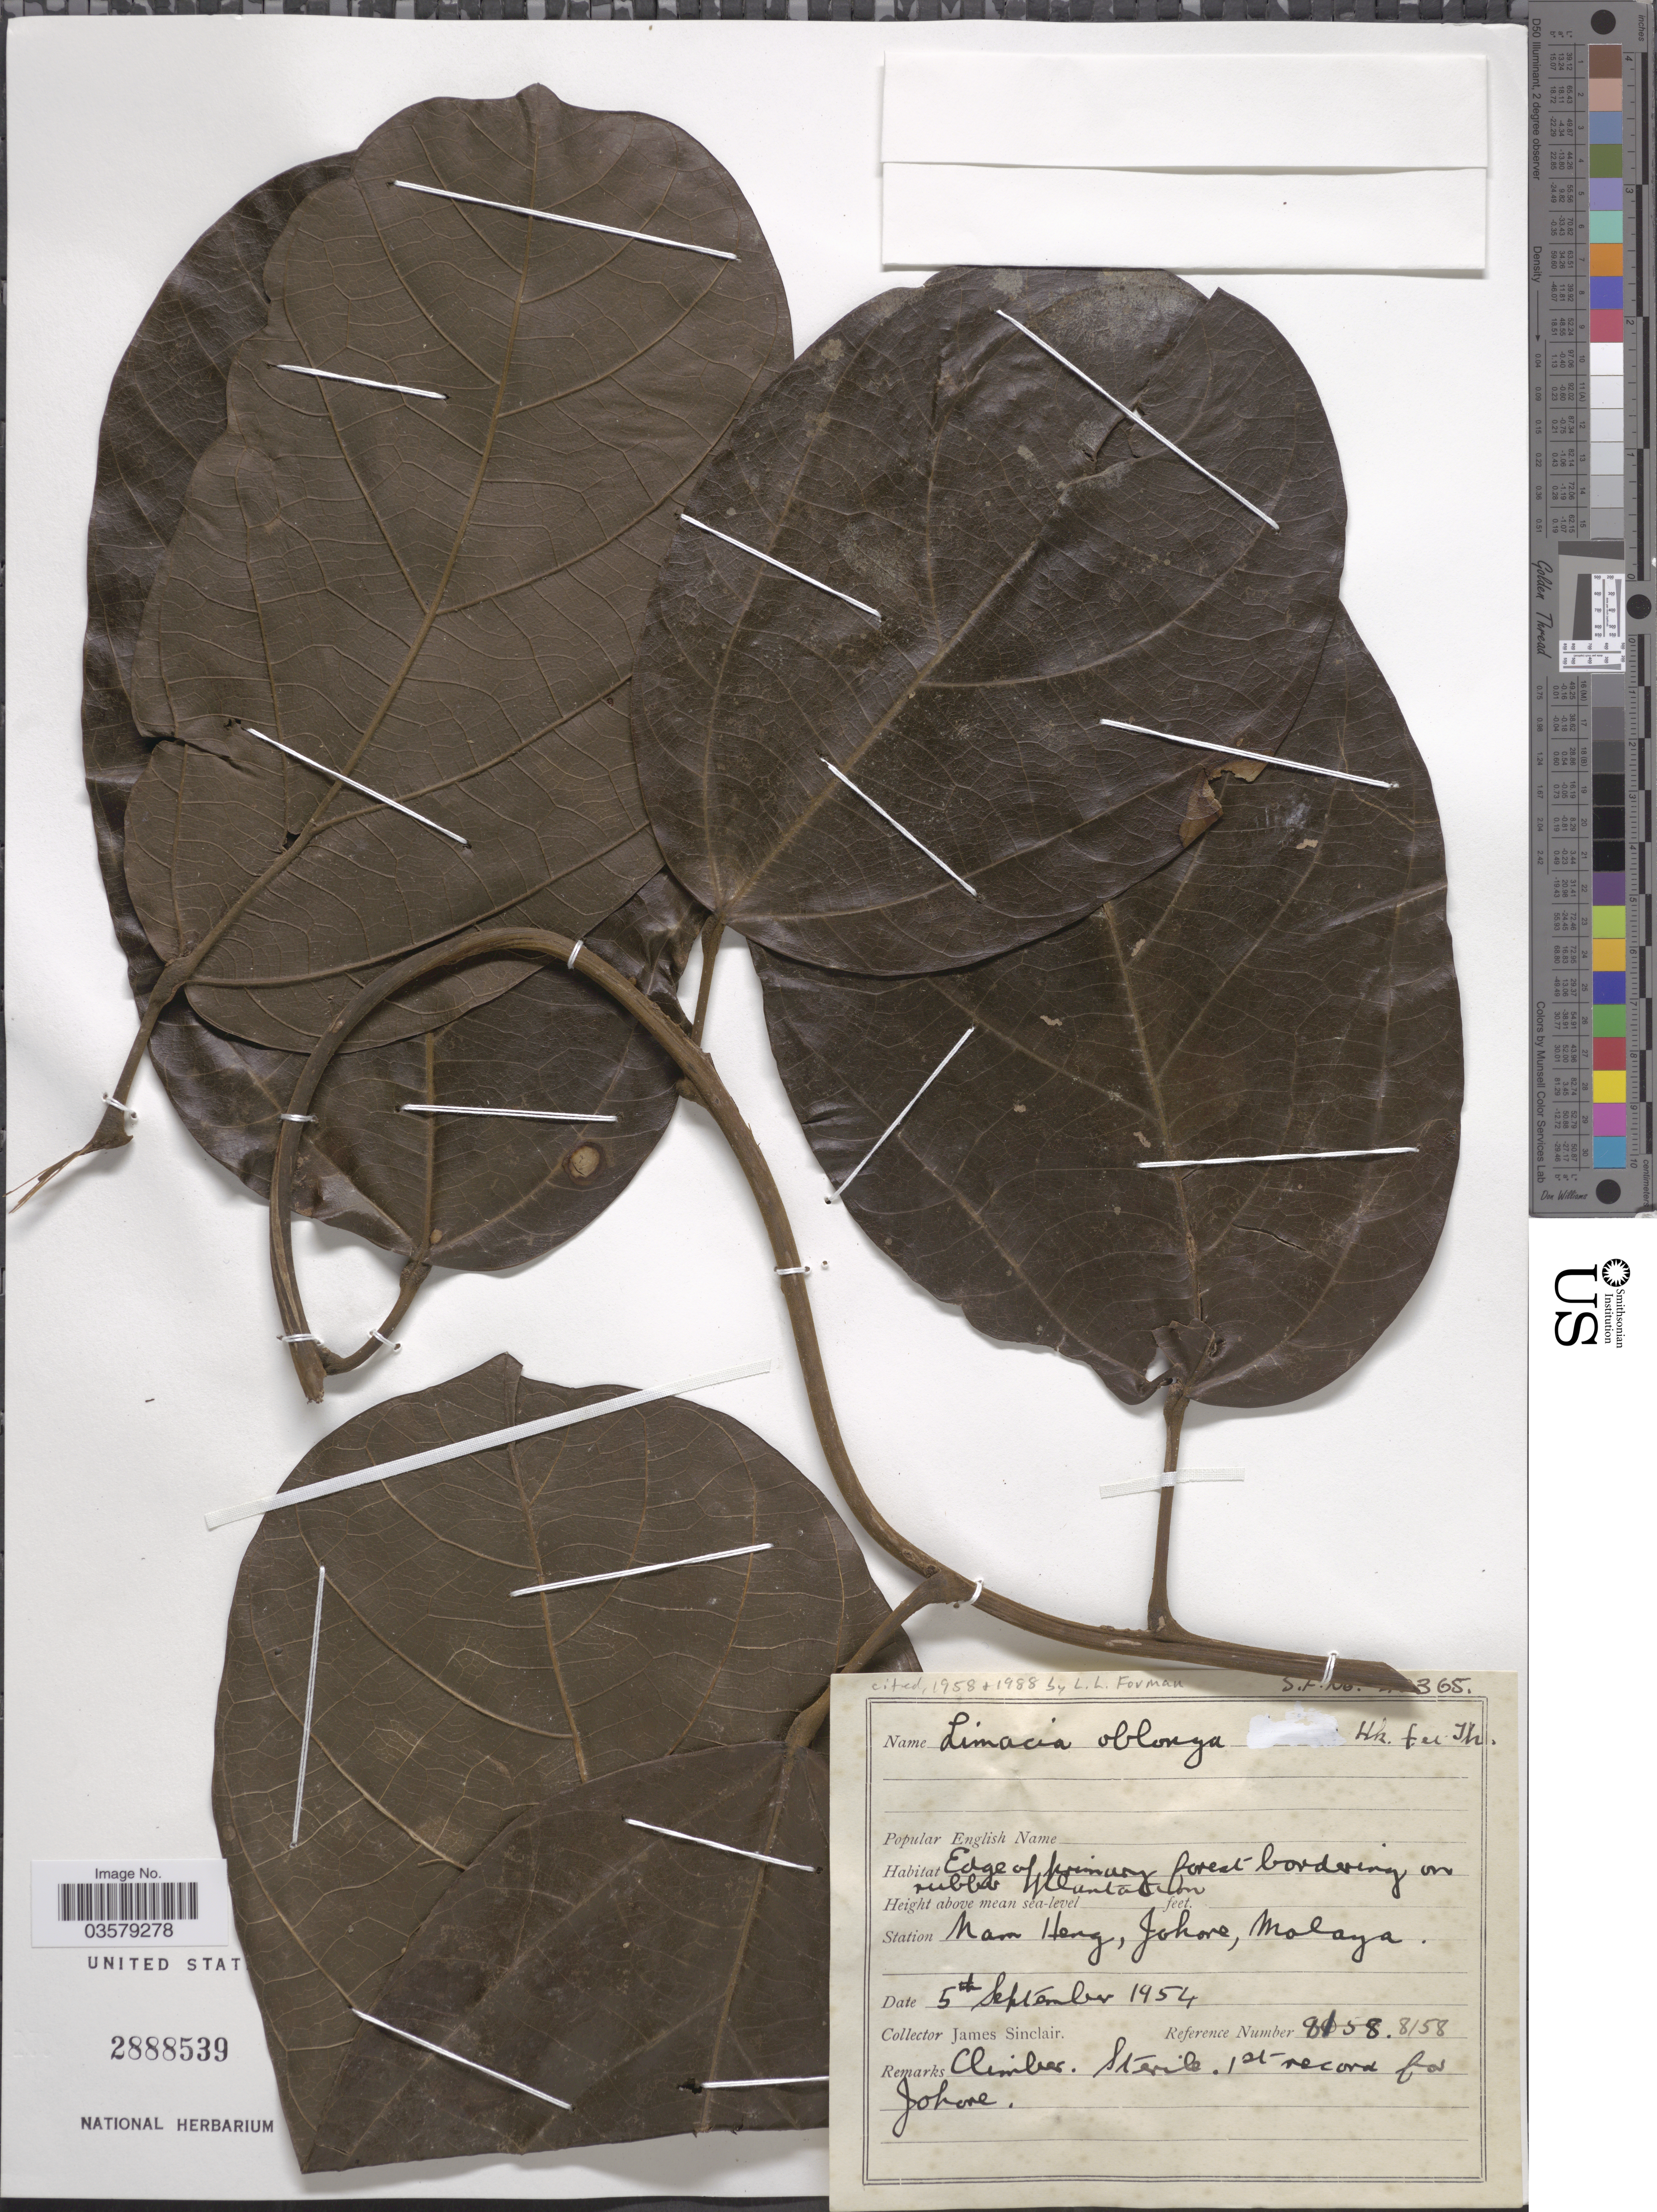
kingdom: Plantae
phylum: Tracheophyta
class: Magnoliopsida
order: Ranunculales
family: Menispermaceae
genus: Limacia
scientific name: Limacia oblonga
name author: Hook. f. & Thomson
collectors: J. Sinclair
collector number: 8158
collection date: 1954-09-05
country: Malaysia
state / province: Johor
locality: Station Nam Heng, Johore, Malaya.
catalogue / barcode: US 2888539